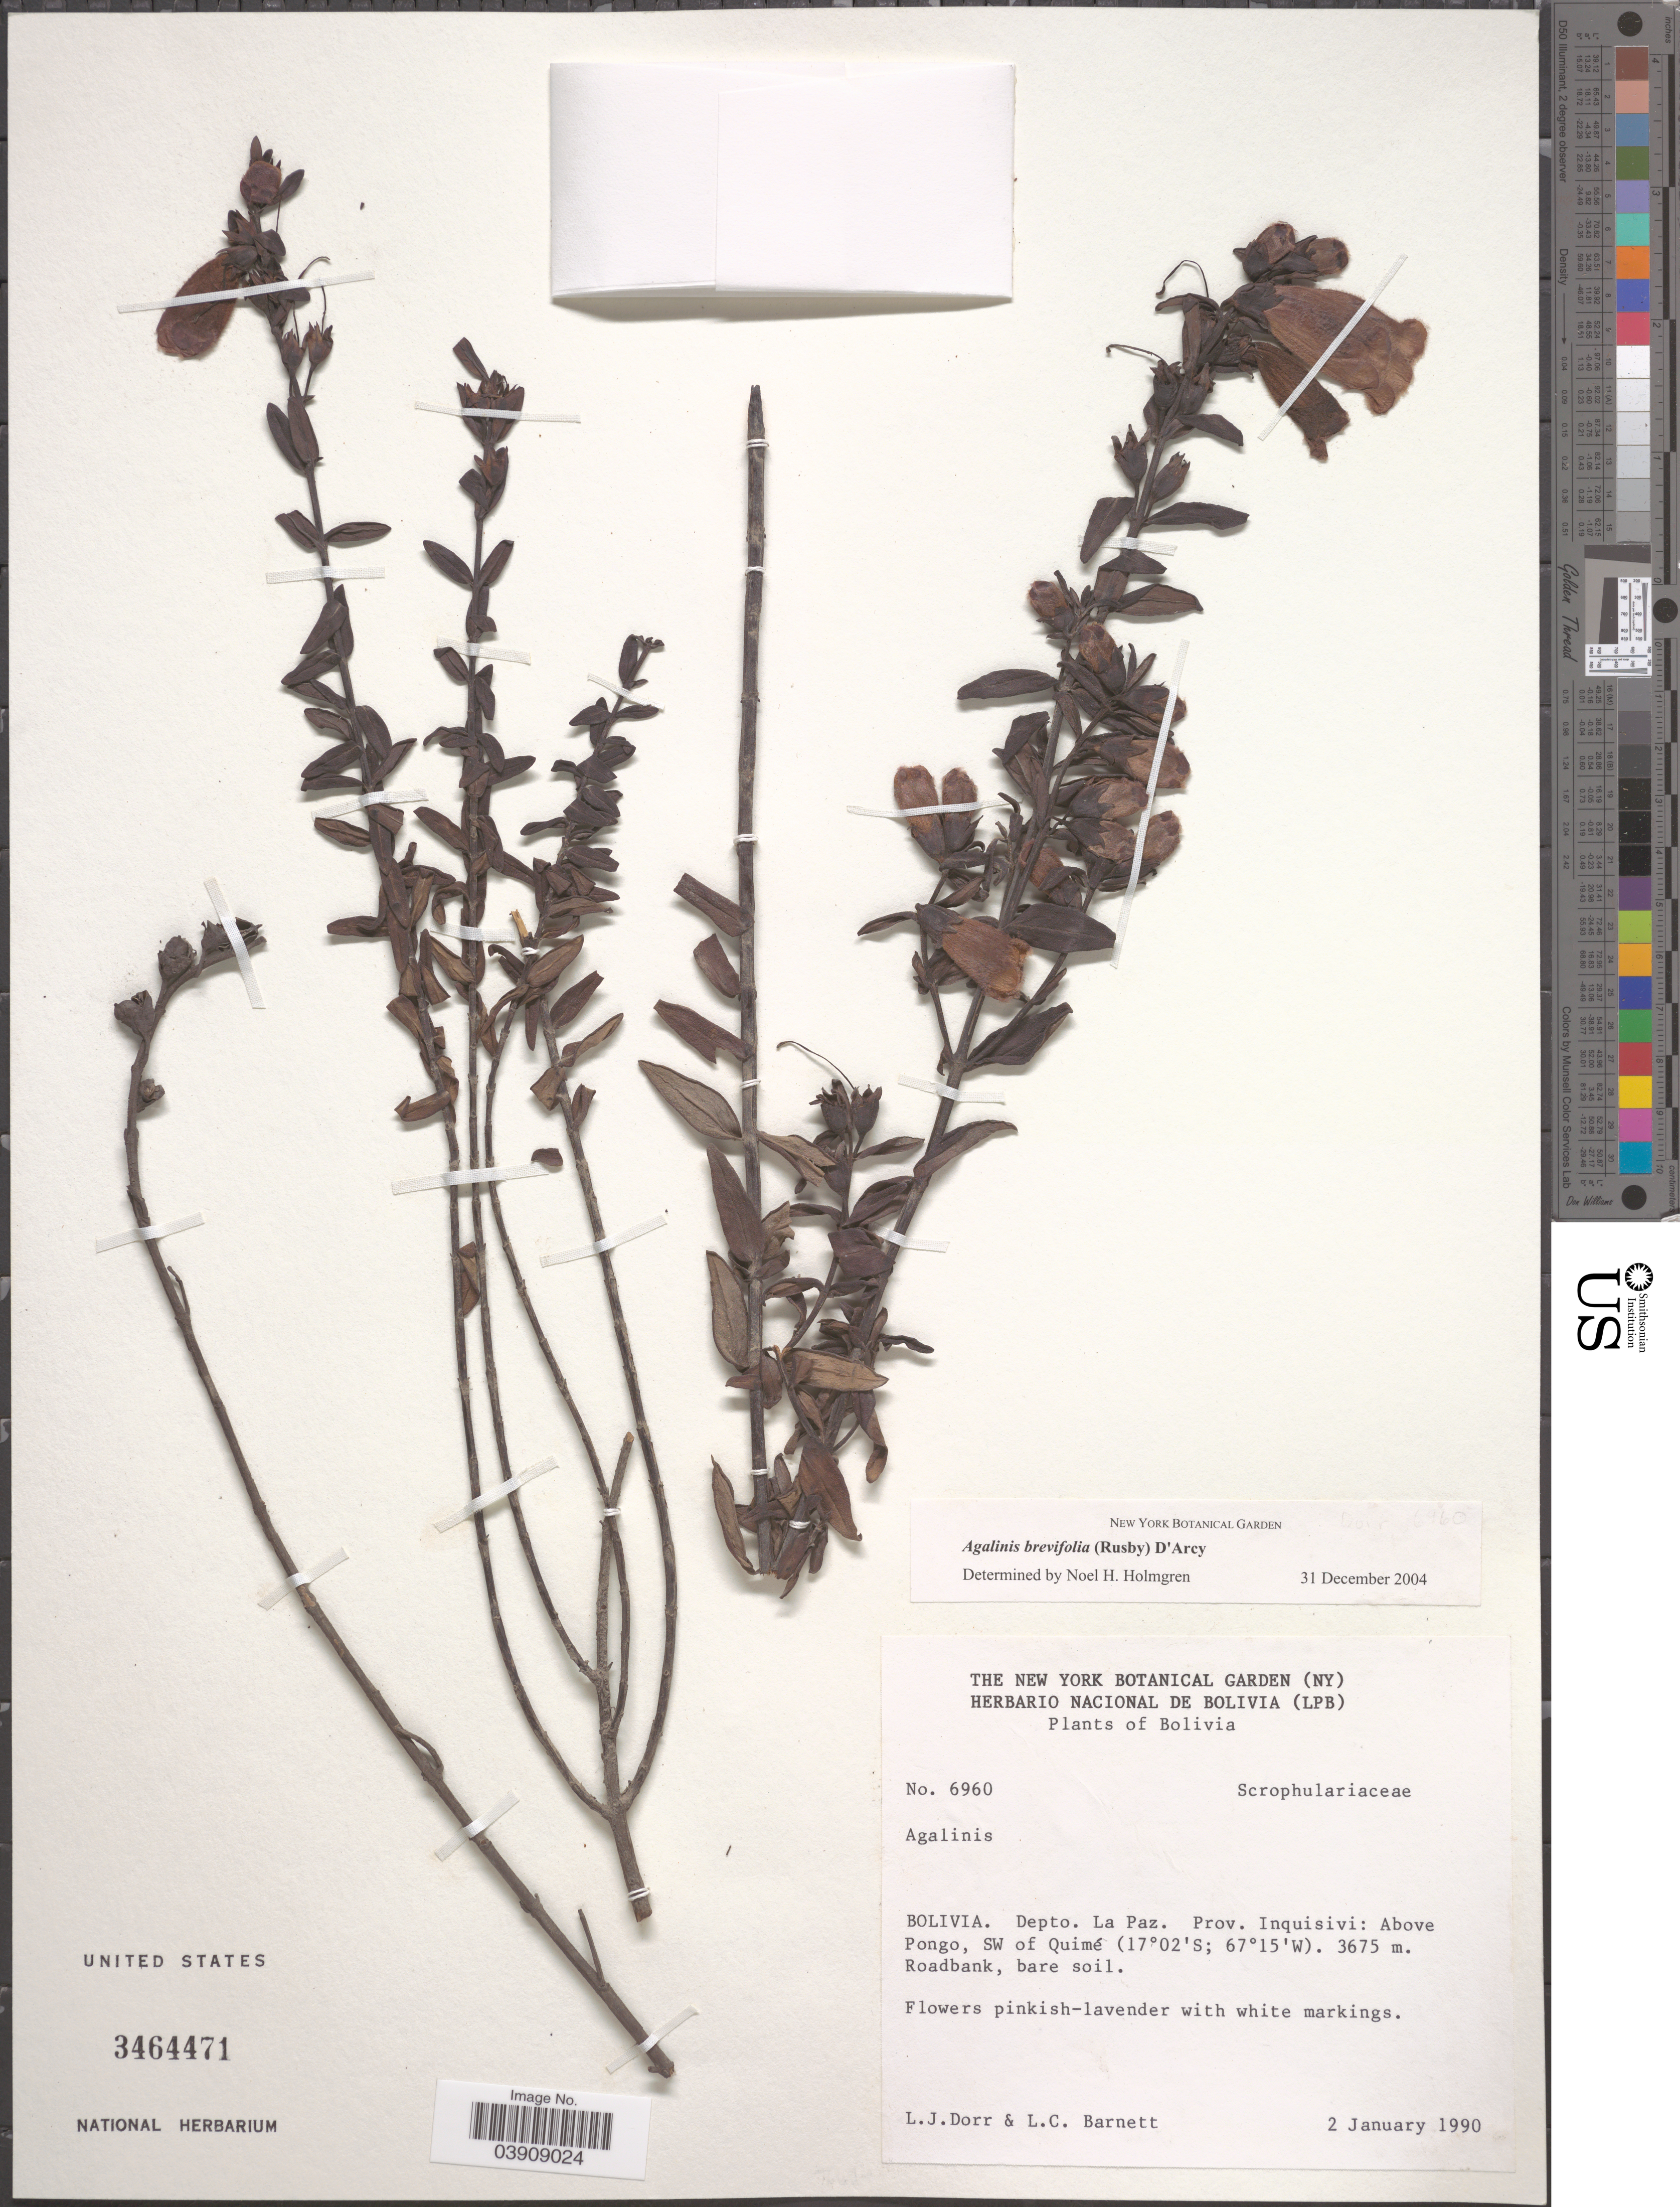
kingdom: Plantae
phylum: Tracheophyta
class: Magnoliopsida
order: Lamiales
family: Orobanchaceae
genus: Agalinis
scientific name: Agalinis brevifolia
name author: (Rusby) S. Beck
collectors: L. J. Dorr & L. C. Barnett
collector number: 6960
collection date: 1990-01-02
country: Bolivia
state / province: La Paz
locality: Depto. La Paz. Prov. Inquisivi: Above Pongo, SW of Quimé.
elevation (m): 3675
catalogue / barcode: US 3464471